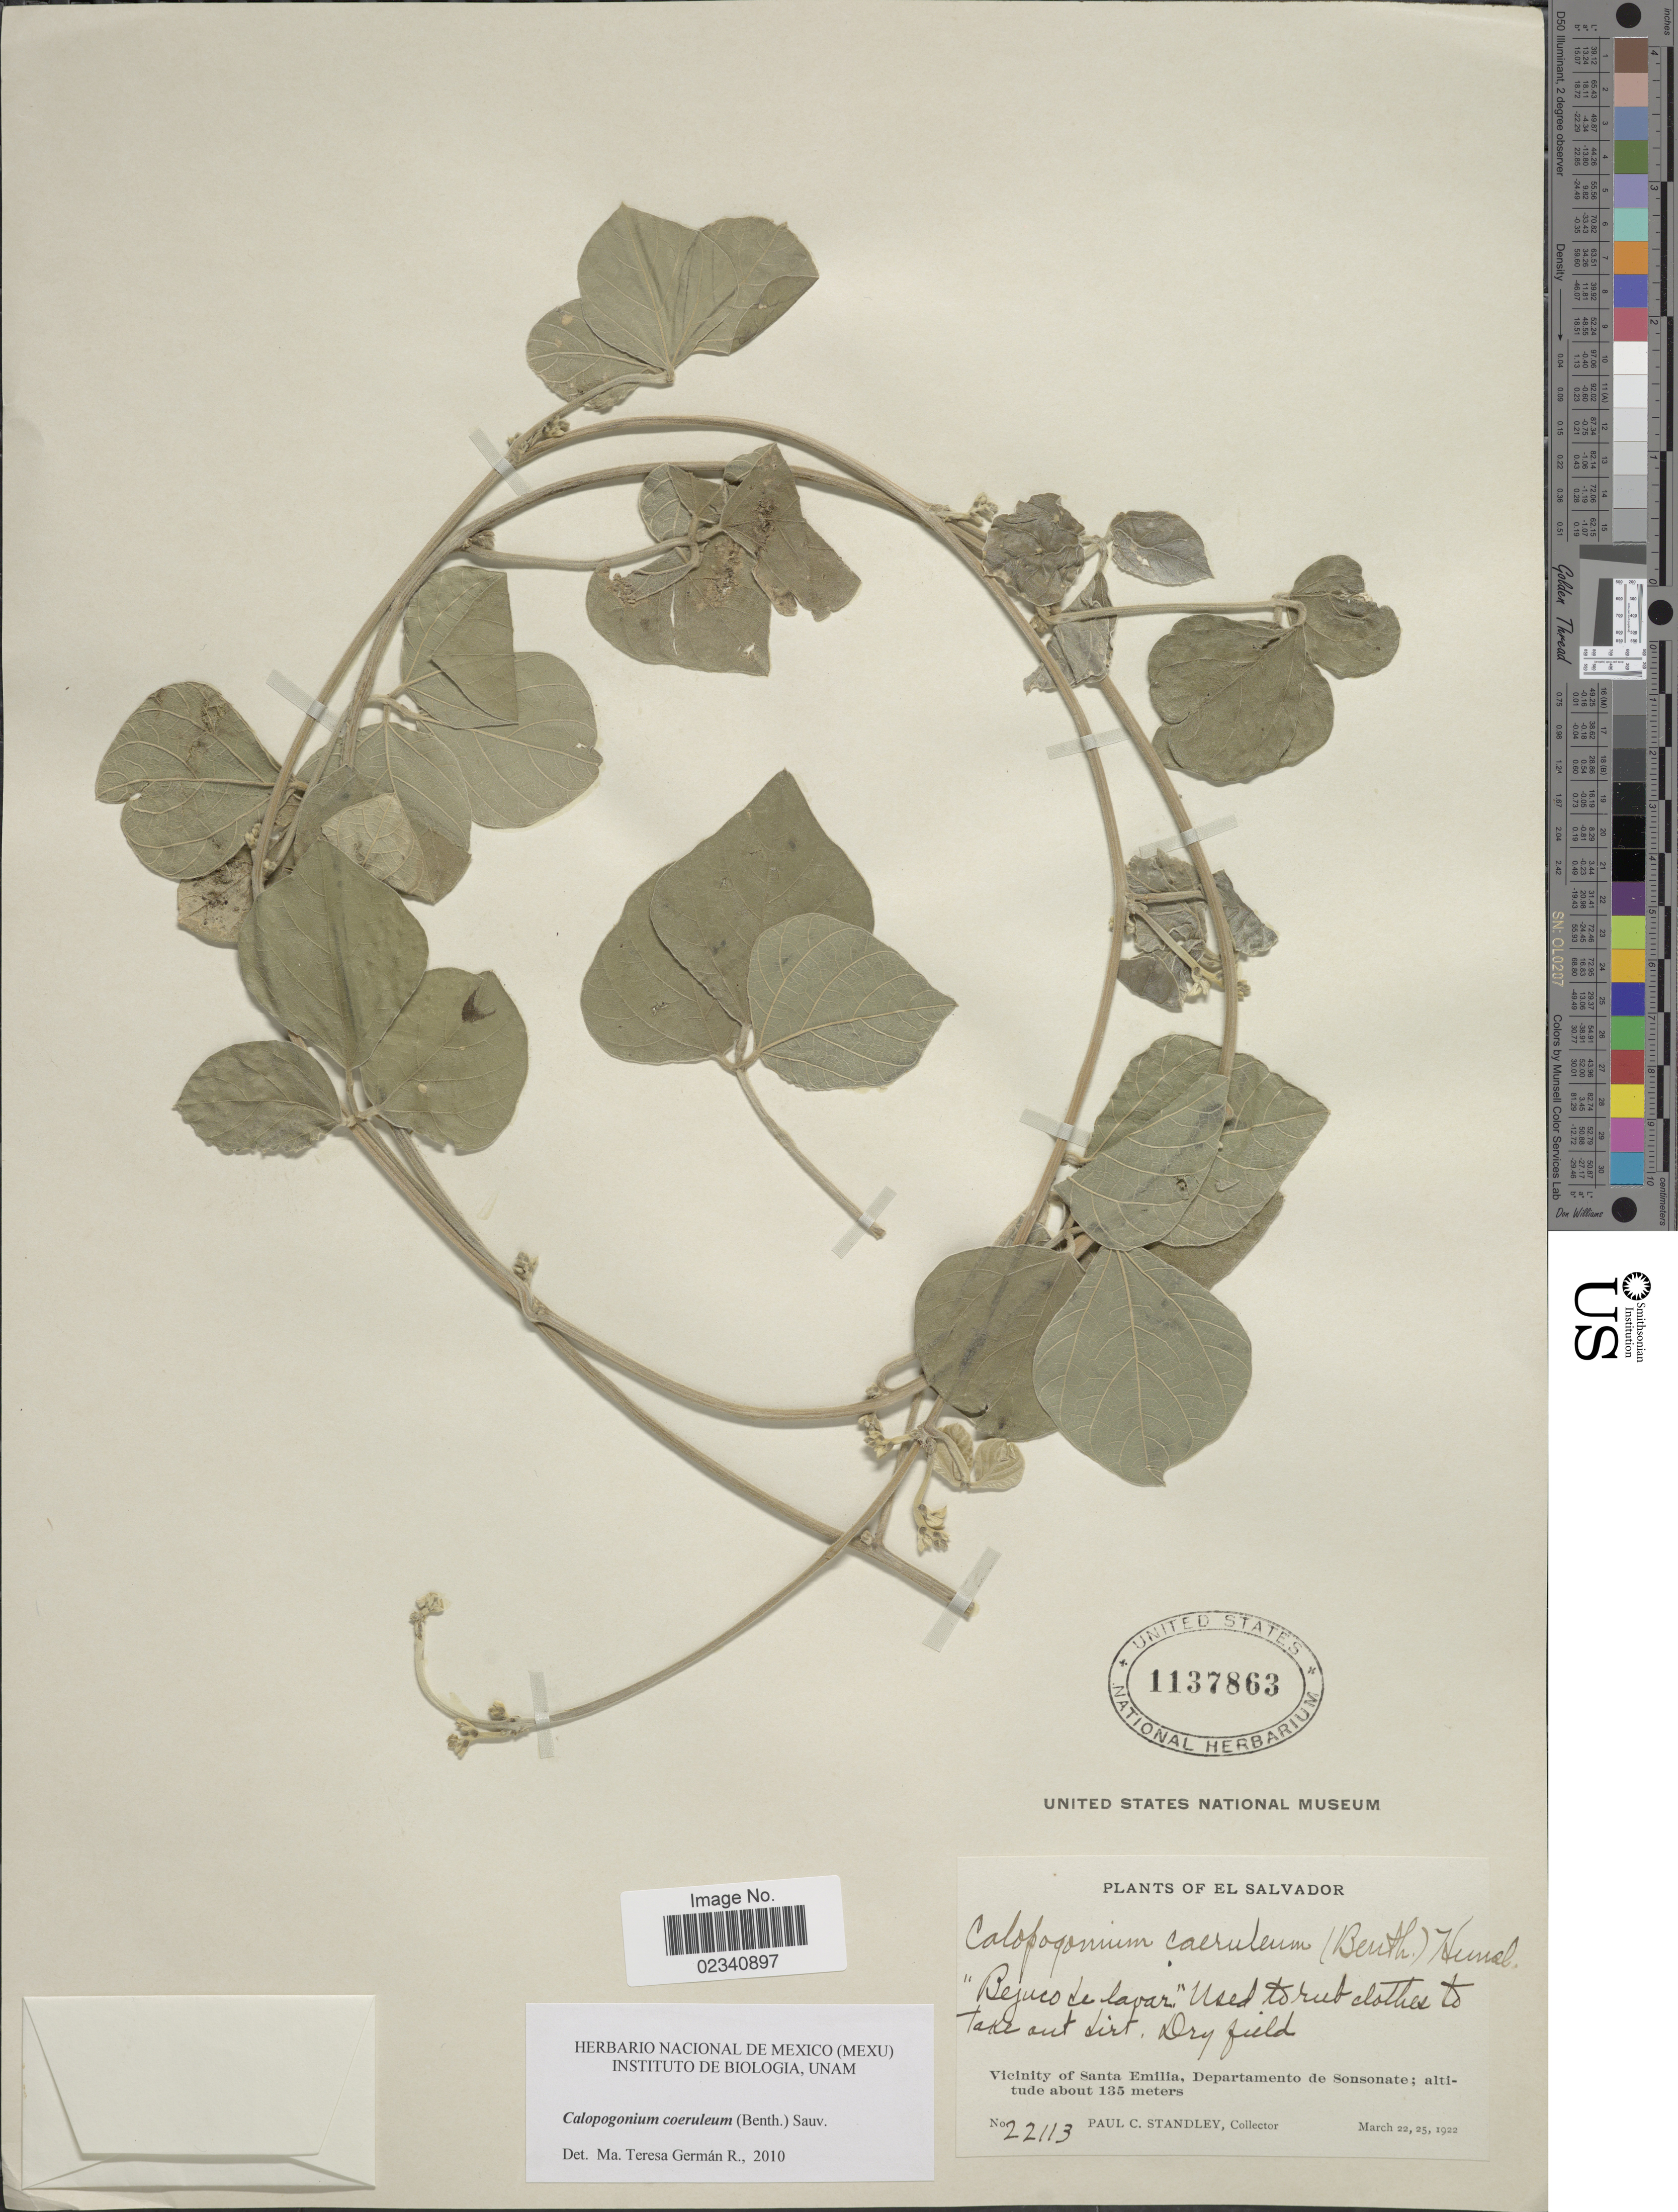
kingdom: Plantae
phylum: Tracheophyta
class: Magnoliopsida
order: Fabales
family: Fabaceae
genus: Calopogonium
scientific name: Calopogonium caeruleum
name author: (Benth.) C. Wright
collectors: P. C. Standley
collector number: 22113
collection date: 1922-03-22/1922-03-25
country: El Salvador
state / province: Sonsonate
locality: El Salvador, Vicinity of Santa Emilia, Departamento de Sonsonate.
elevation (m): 135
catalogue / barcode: US 1137863